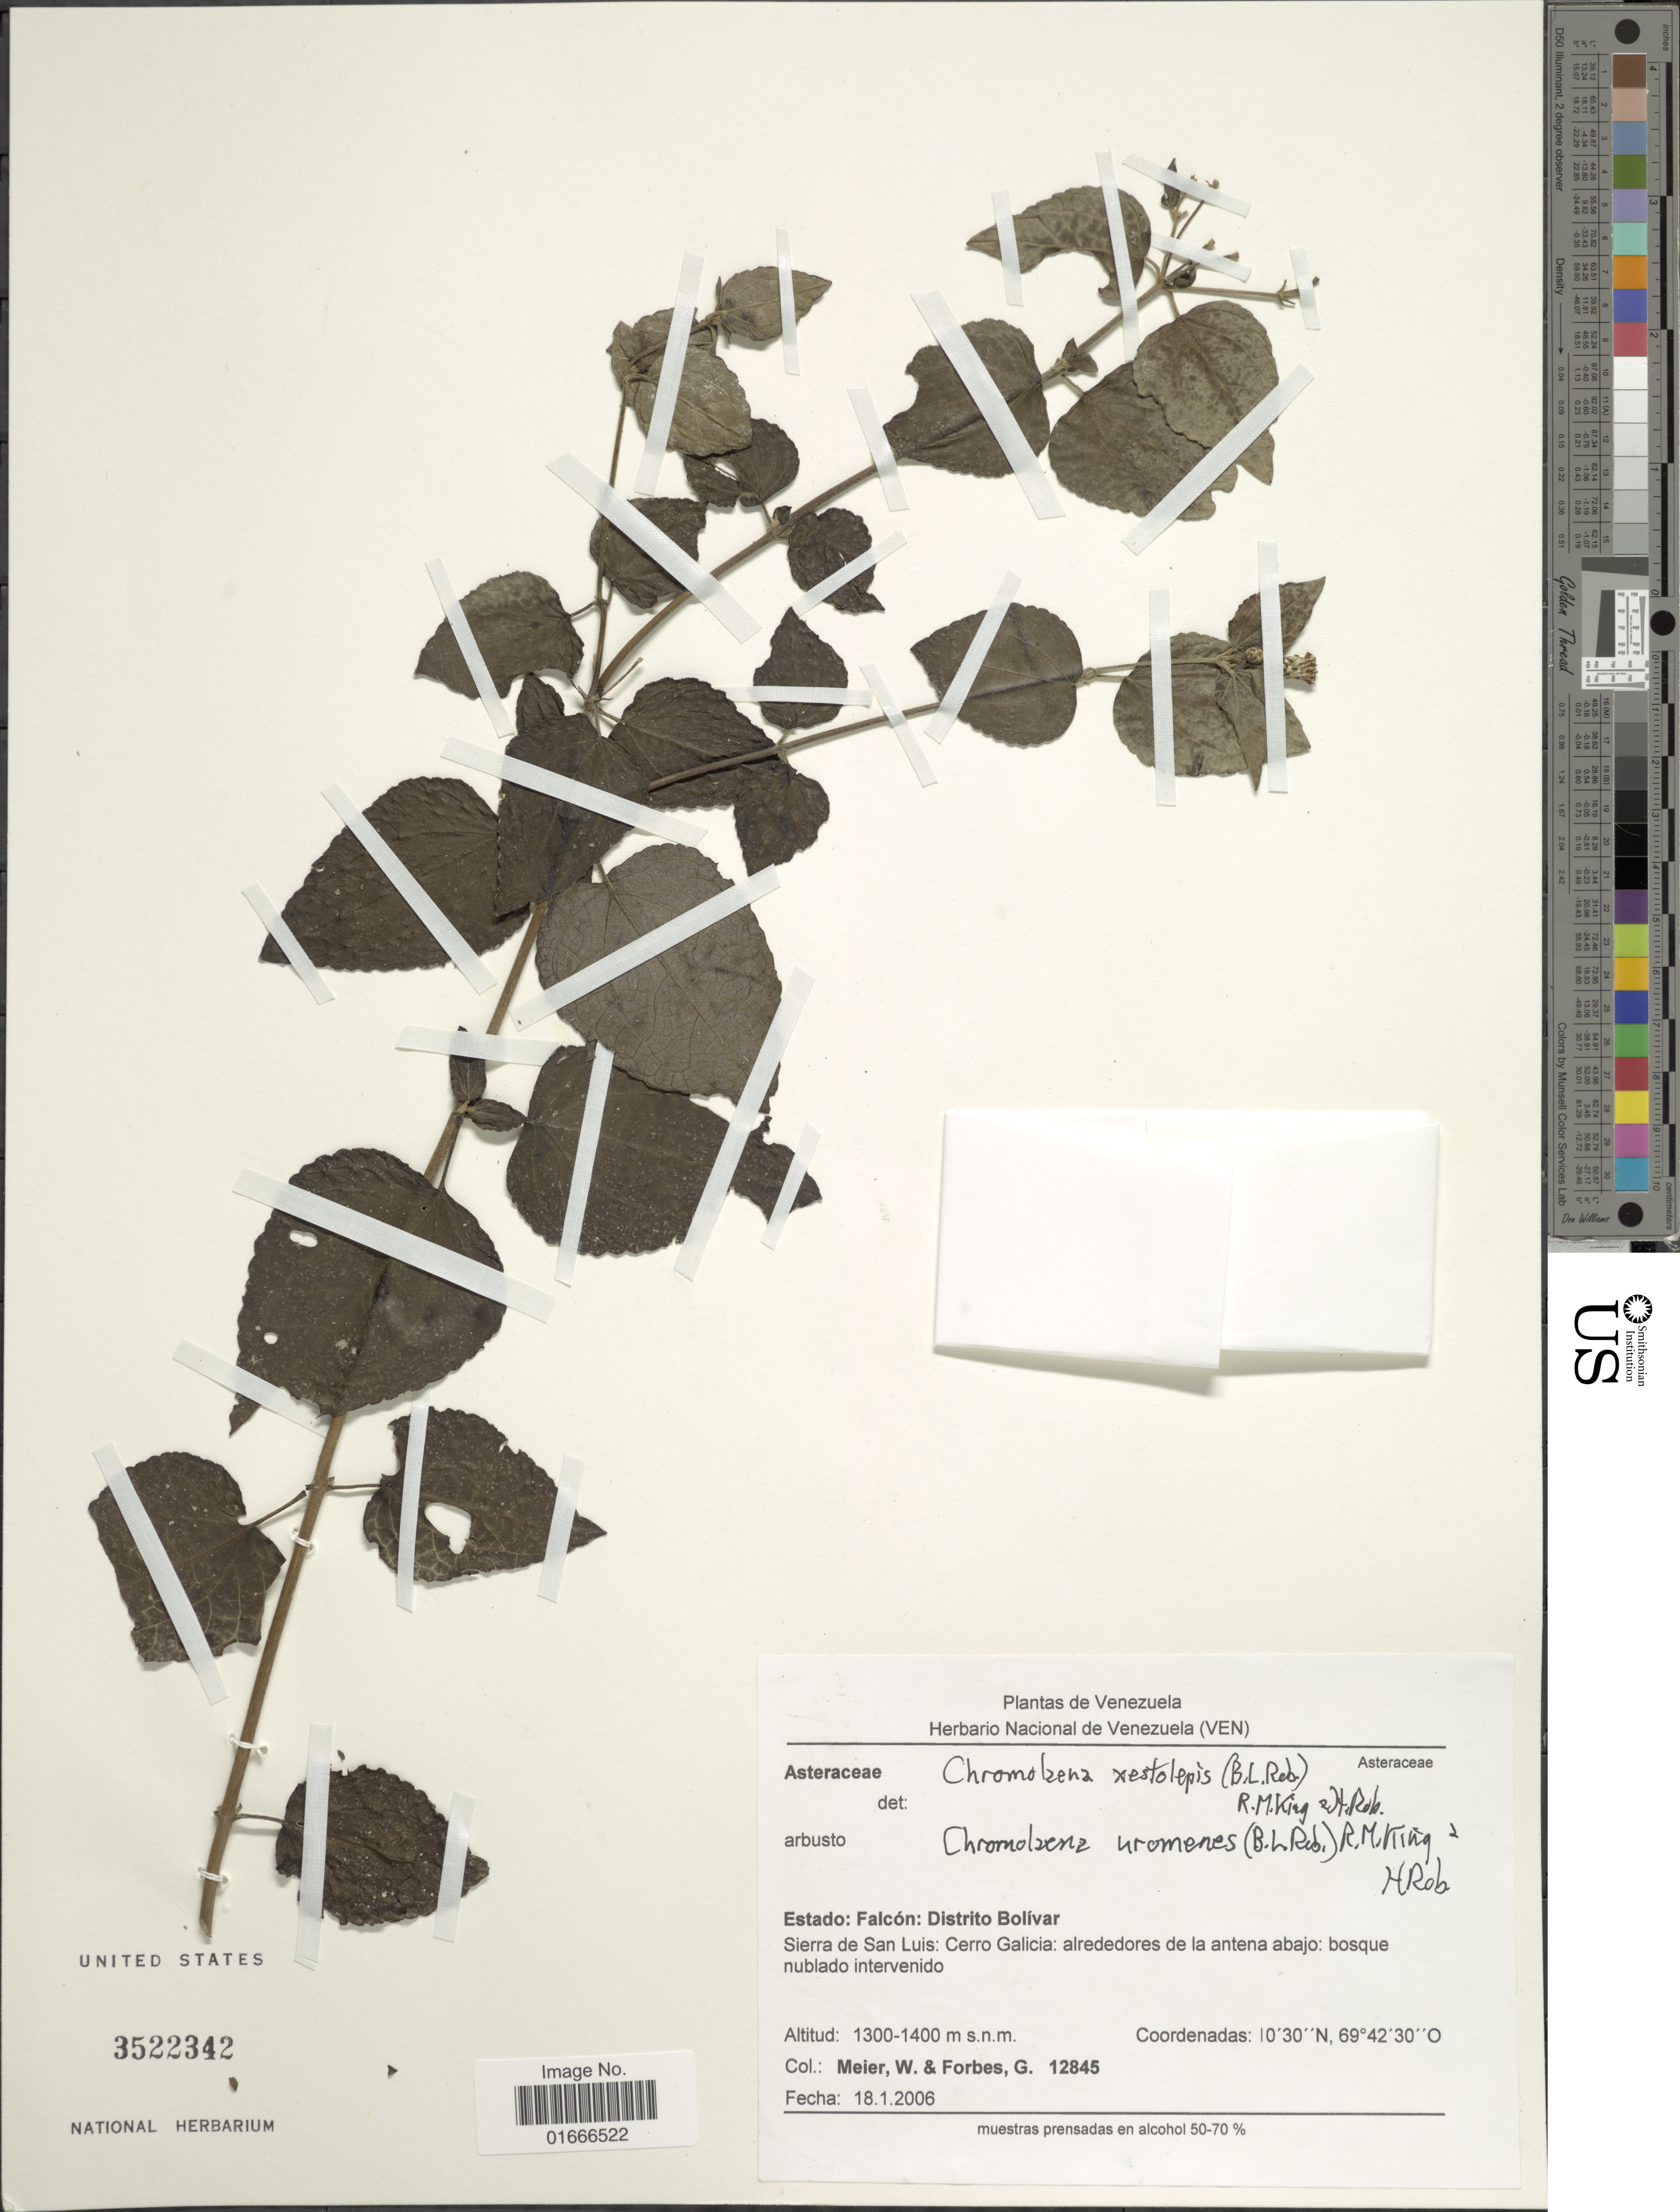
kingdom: Plantae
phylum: Tracheophyta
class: Magnoliopsida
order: Asterales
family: Asteraceae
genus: Chromolaena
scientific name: Chromolaena xestolepis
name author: (B.L. Rob.) R.M. King & H. Rob.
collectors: W. Meier & G. Forbes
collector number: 12845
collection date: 2006-01-18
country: Venezuela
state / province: Falcón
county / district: Bolívar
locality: Distrito Bolivar, Sierra de San Luis, Cerro Galicia, alrededores de la antena abajo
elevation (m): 1300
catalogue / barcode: US 3522342